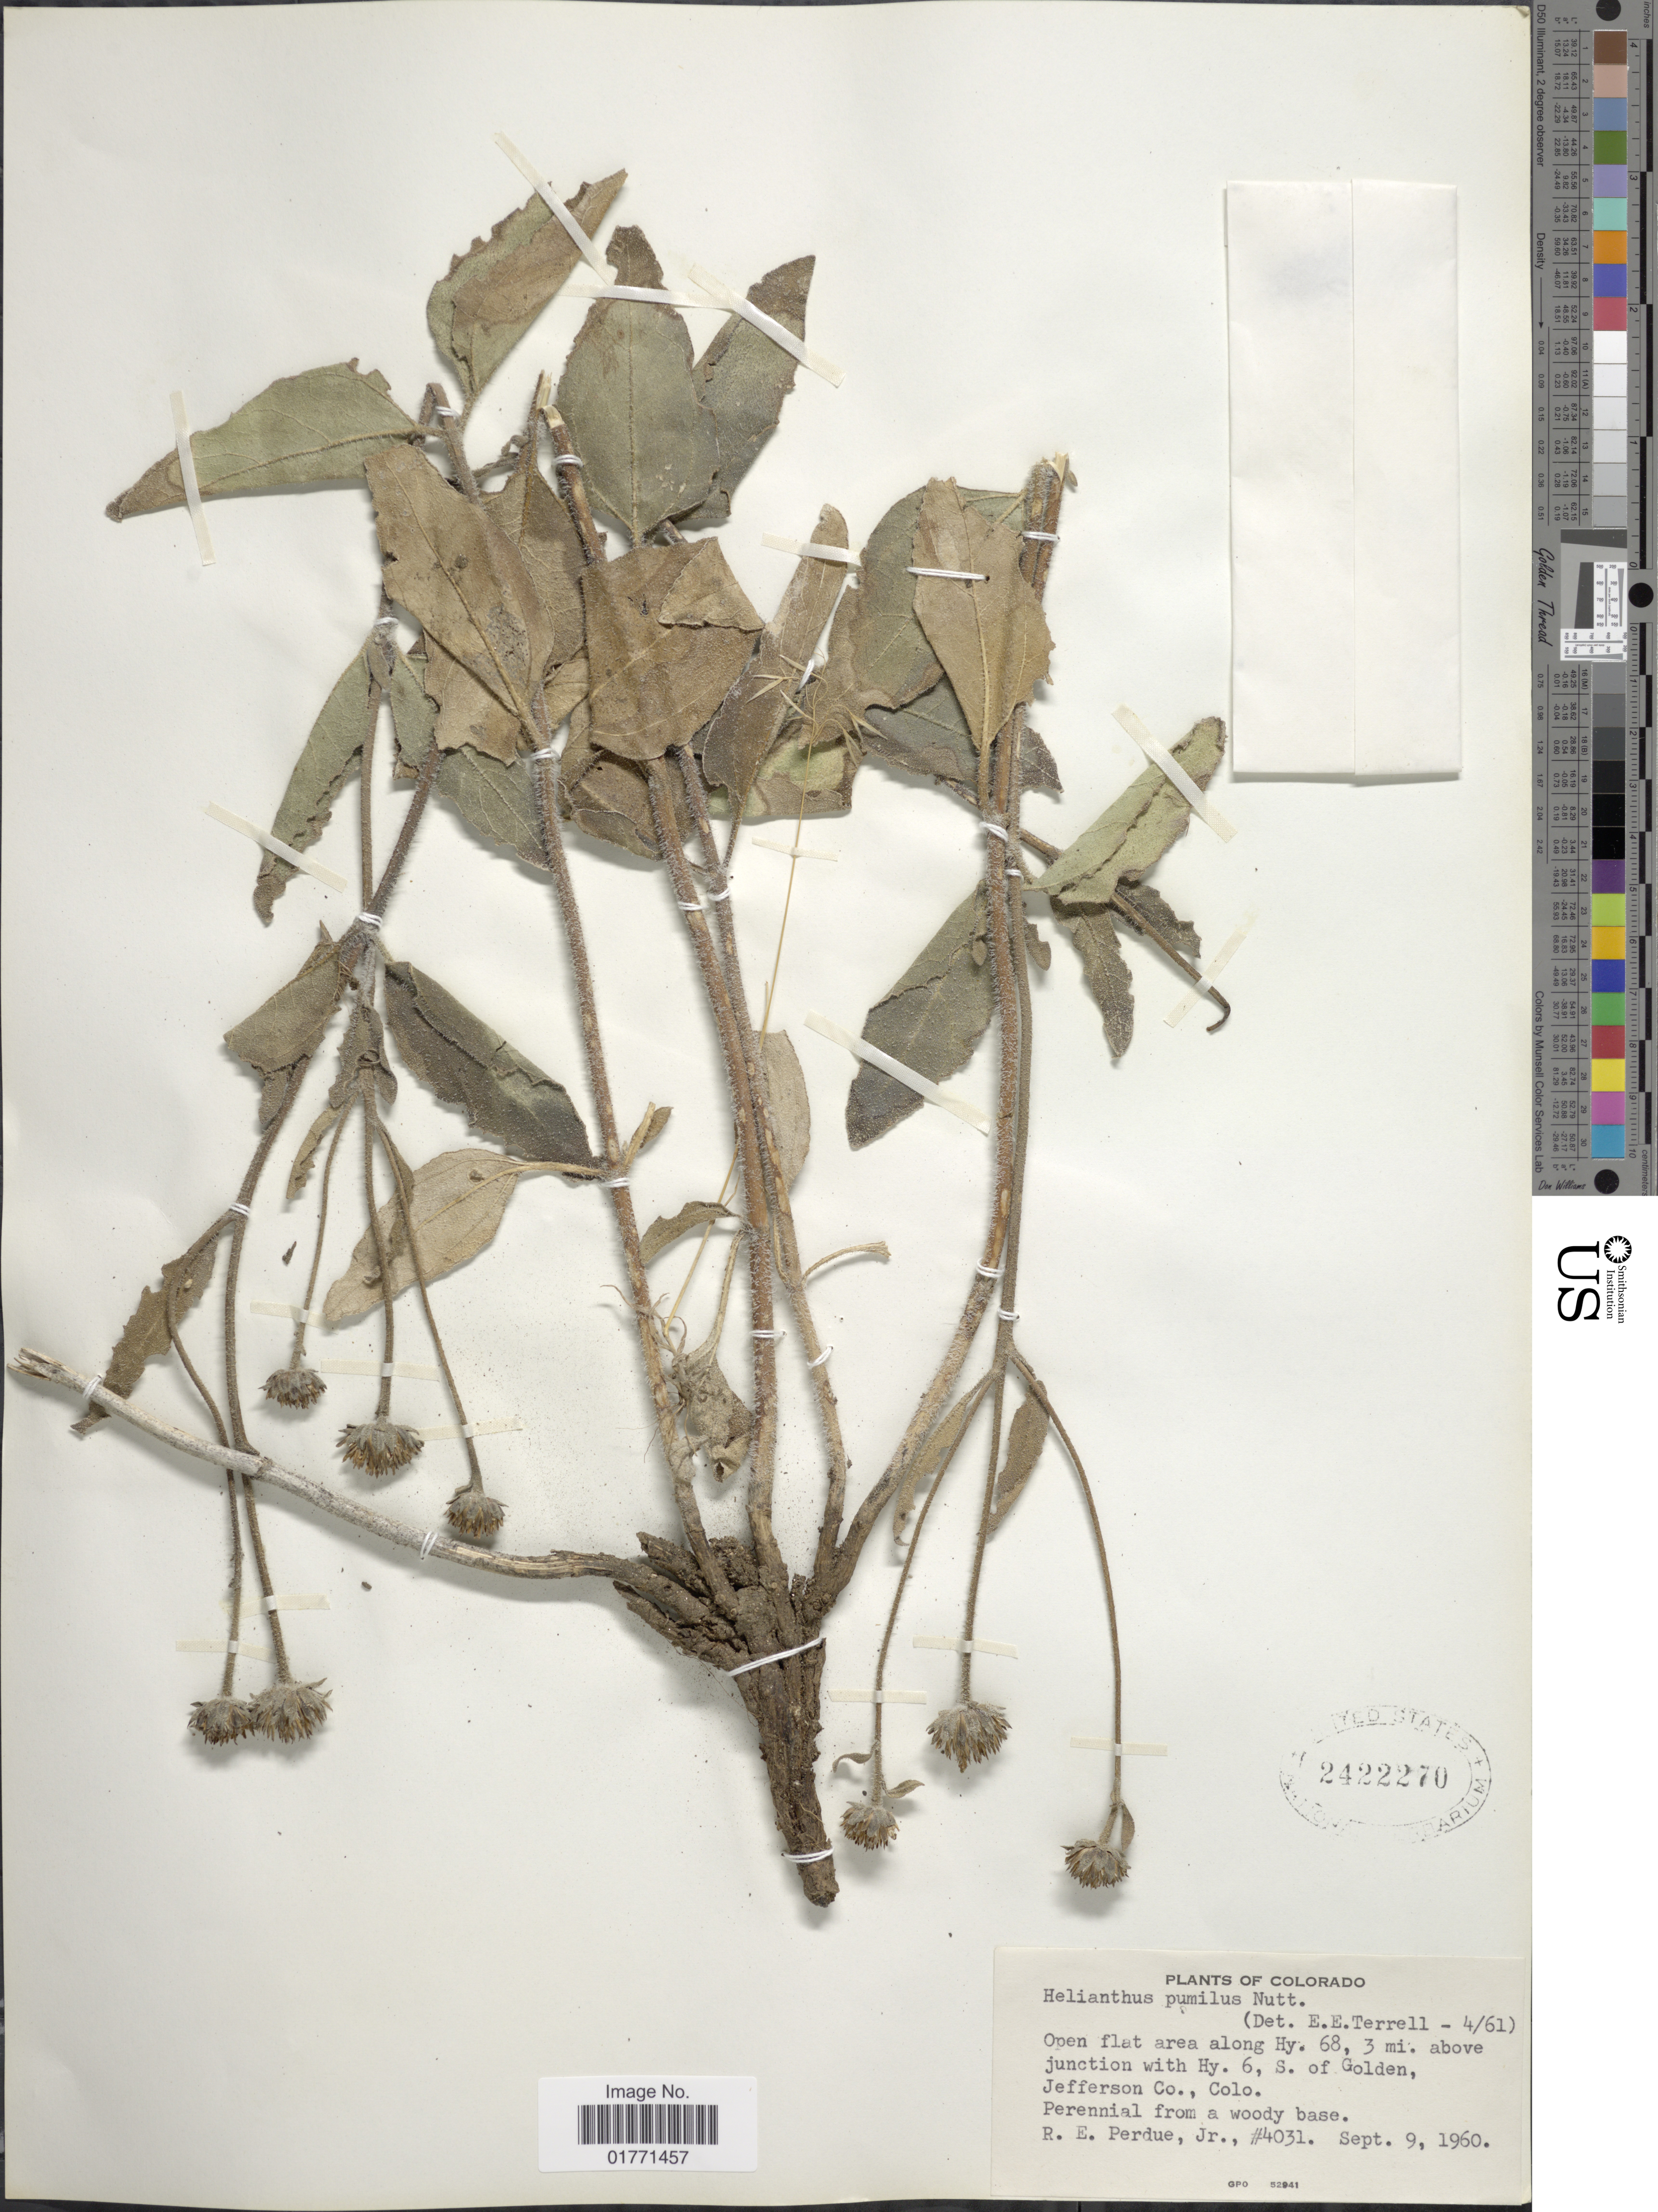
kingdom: Plantae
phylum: Tracheophyta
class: Magnoliopsida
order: Asterales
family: Asteraceae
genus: Helianthus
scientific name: Helianthus pumilis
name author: Nutt.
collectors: R. E. Perdue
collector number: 4031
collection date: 1960-09-09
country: United States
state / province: Colorado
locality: Colorado. Open flat area long Hy. 68, 3 mi. above junction with Hy. 6, S. of Golden, Jefferson co., Colo.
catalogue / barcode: US 2422270